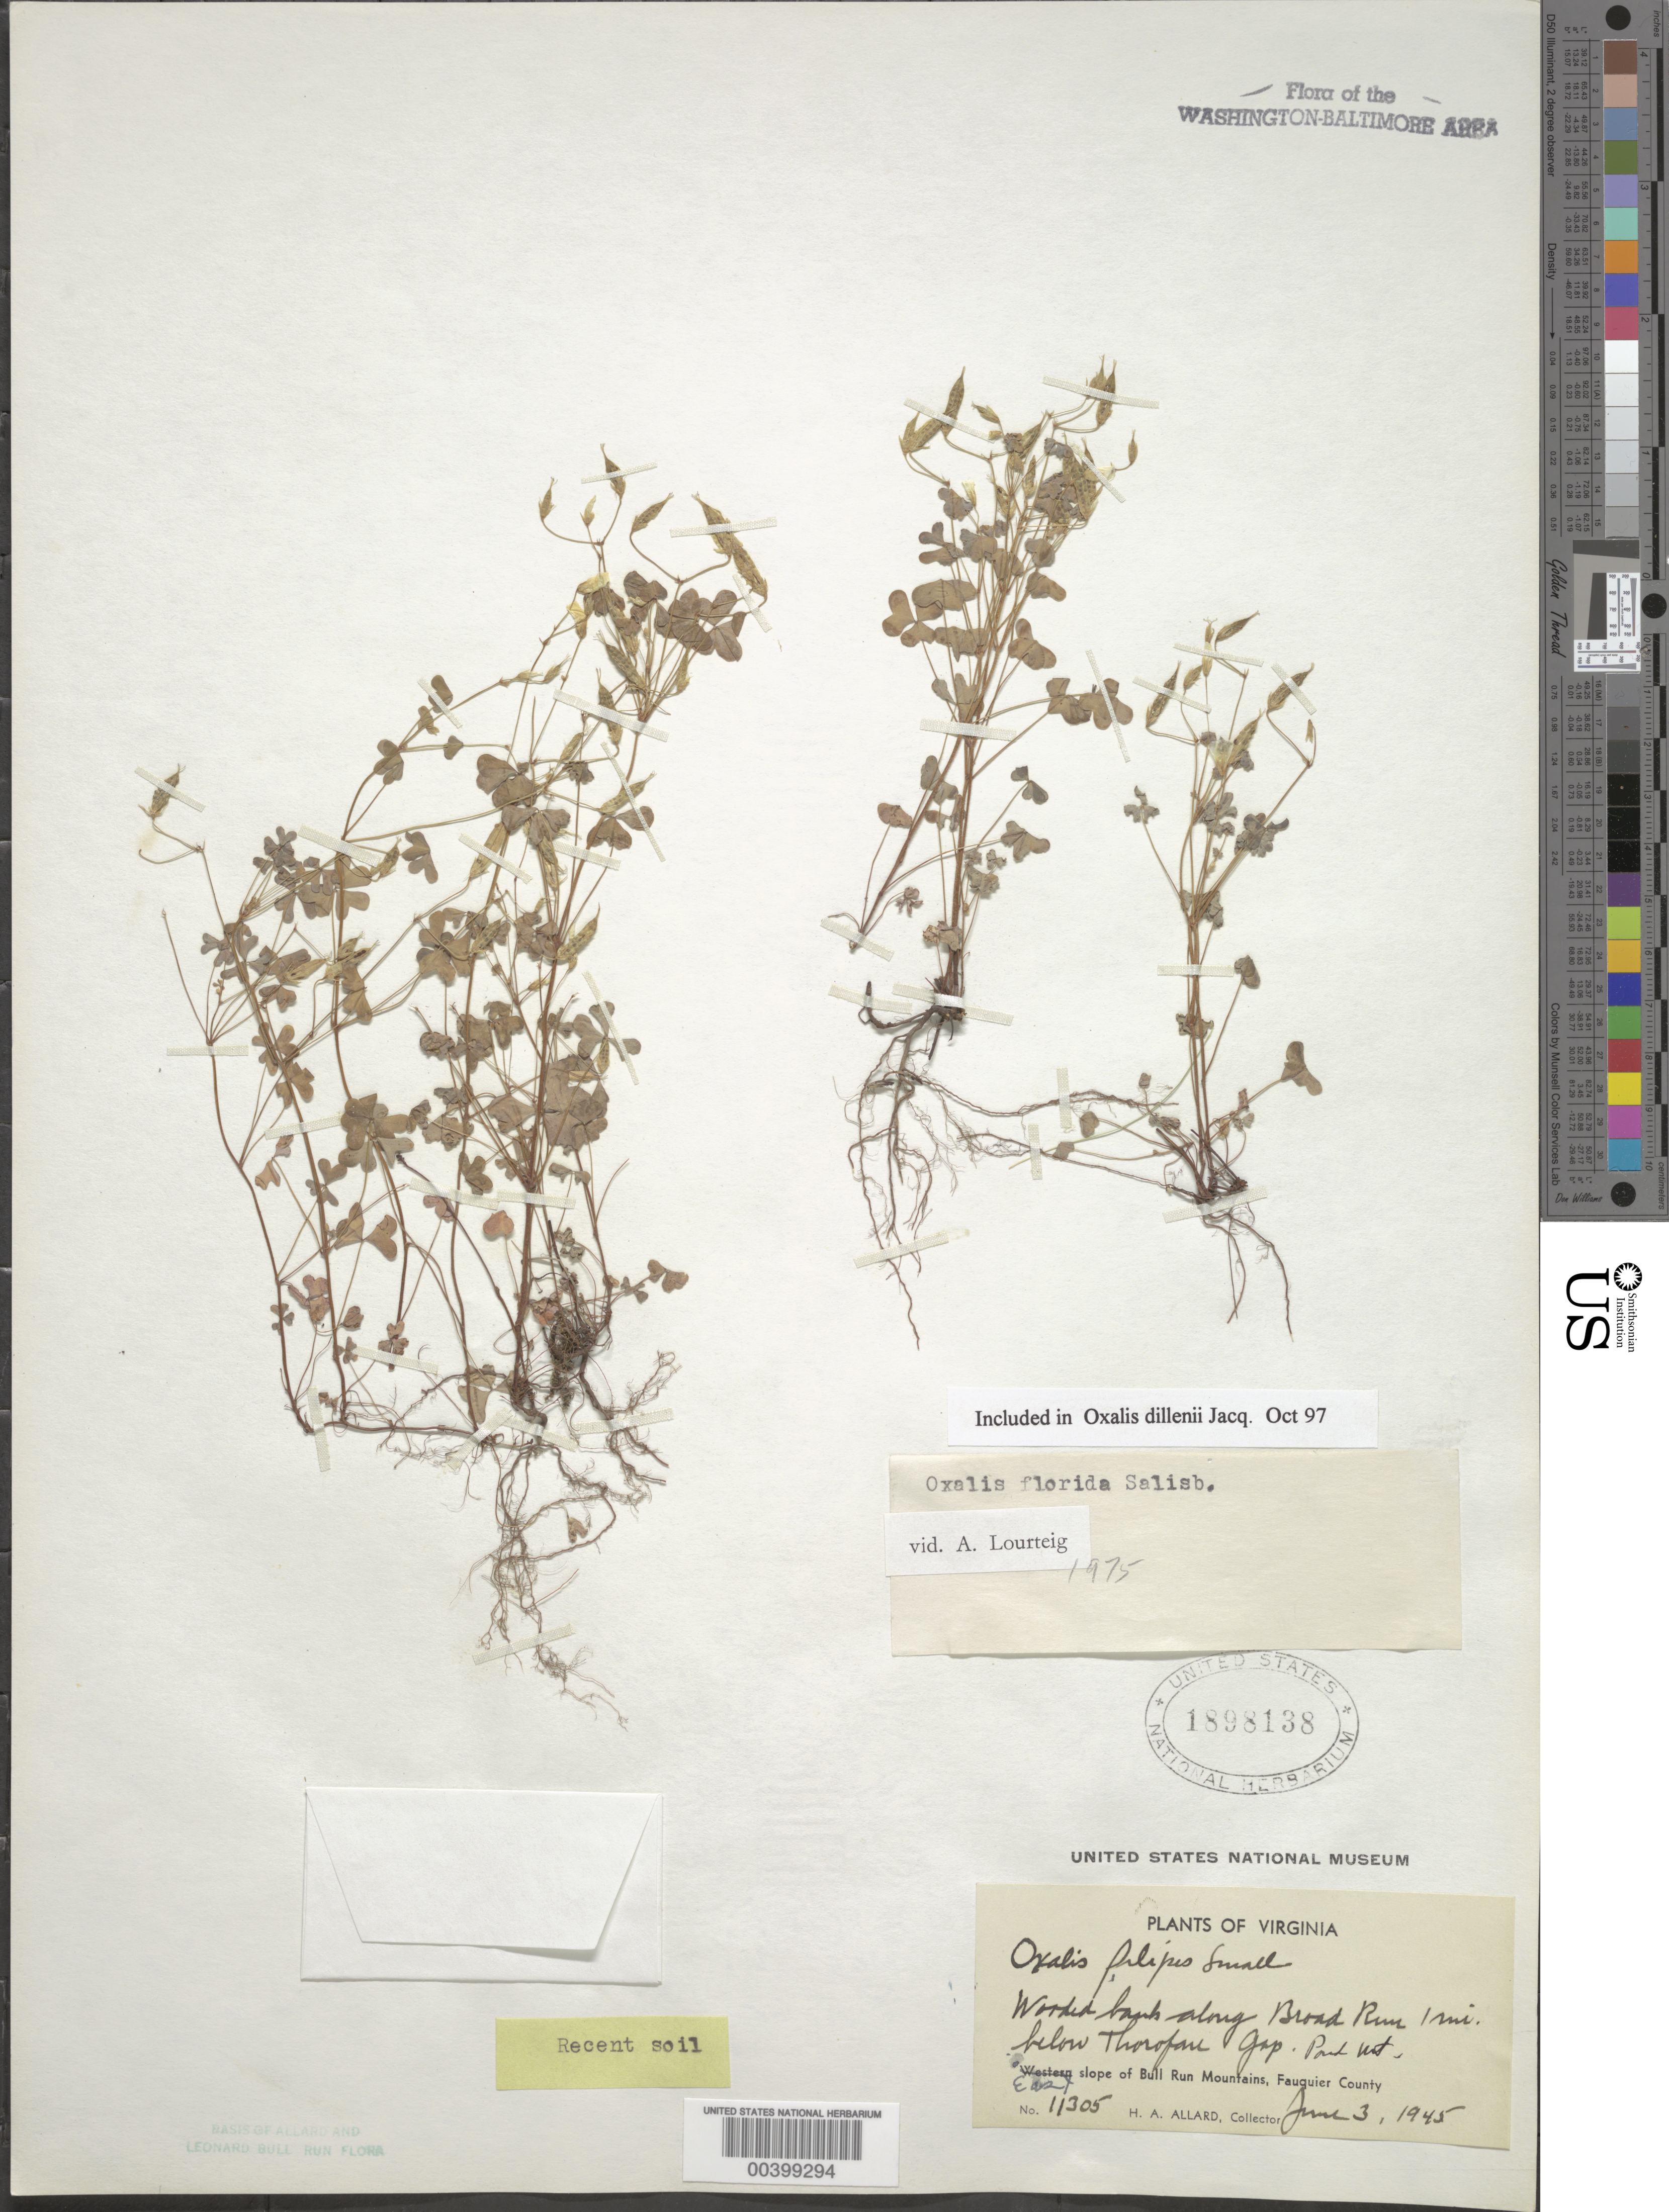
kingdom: Plantae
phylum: Tracheophyta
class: Magnoliopsida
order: Oxalidales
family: Oxalidaceae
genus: Oxalis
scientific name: Oxalis dillenii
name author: Jacq.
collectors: H. A. Allard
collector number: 11305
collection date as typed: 03 Jun 1945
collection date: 1945-06-03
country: United States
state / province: Virginia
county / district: Fauquier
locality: Broad Run, below Thorofare Gap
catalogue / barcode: US 1898138